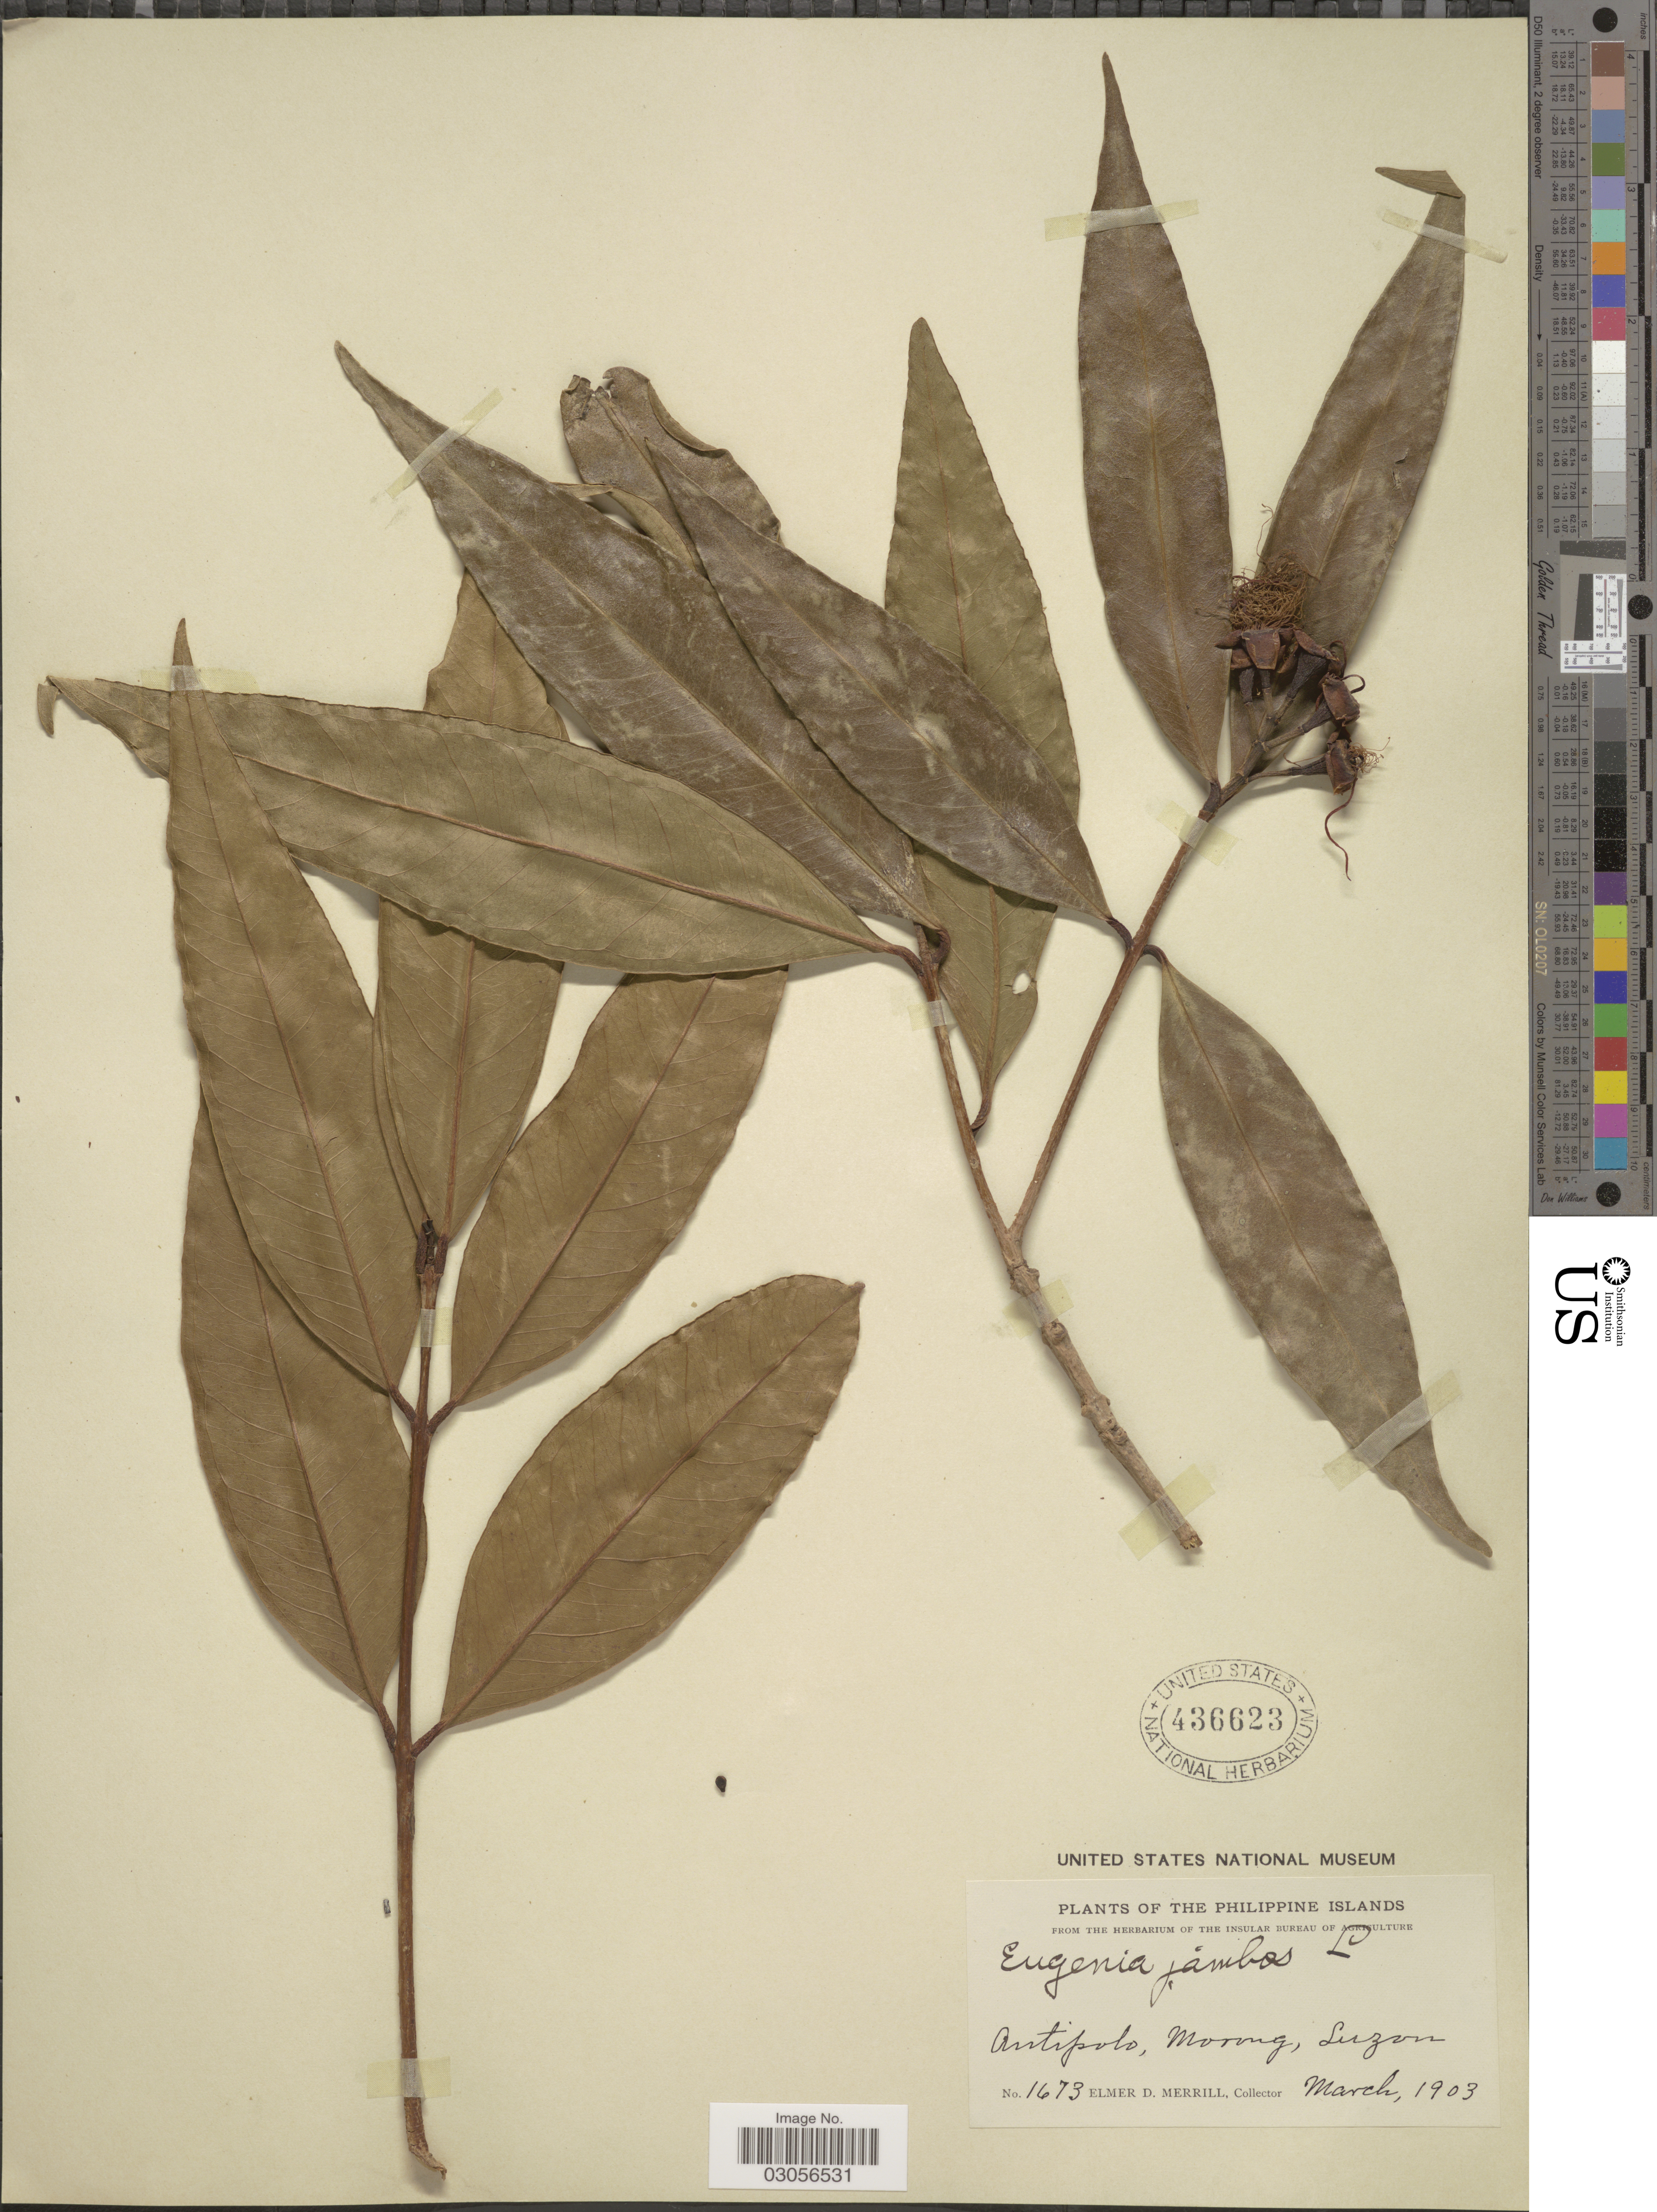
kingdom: Plantae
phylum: Tracheophyta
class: Magnoliopsida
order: Myrtales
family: Myrtaceae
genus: Syzygium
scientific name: Syzygium jambos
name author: (L.) Alston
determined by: Strong, Mark T., (BOT), Smithsonian Institution - National Museum of Natural History (UNITED STATES)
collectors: E. D. Merrill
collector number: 1673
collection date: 1903-03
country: Philippines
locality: The Philippine Islands, Antipolo, Morong, Luzon.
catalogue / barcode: US 436623